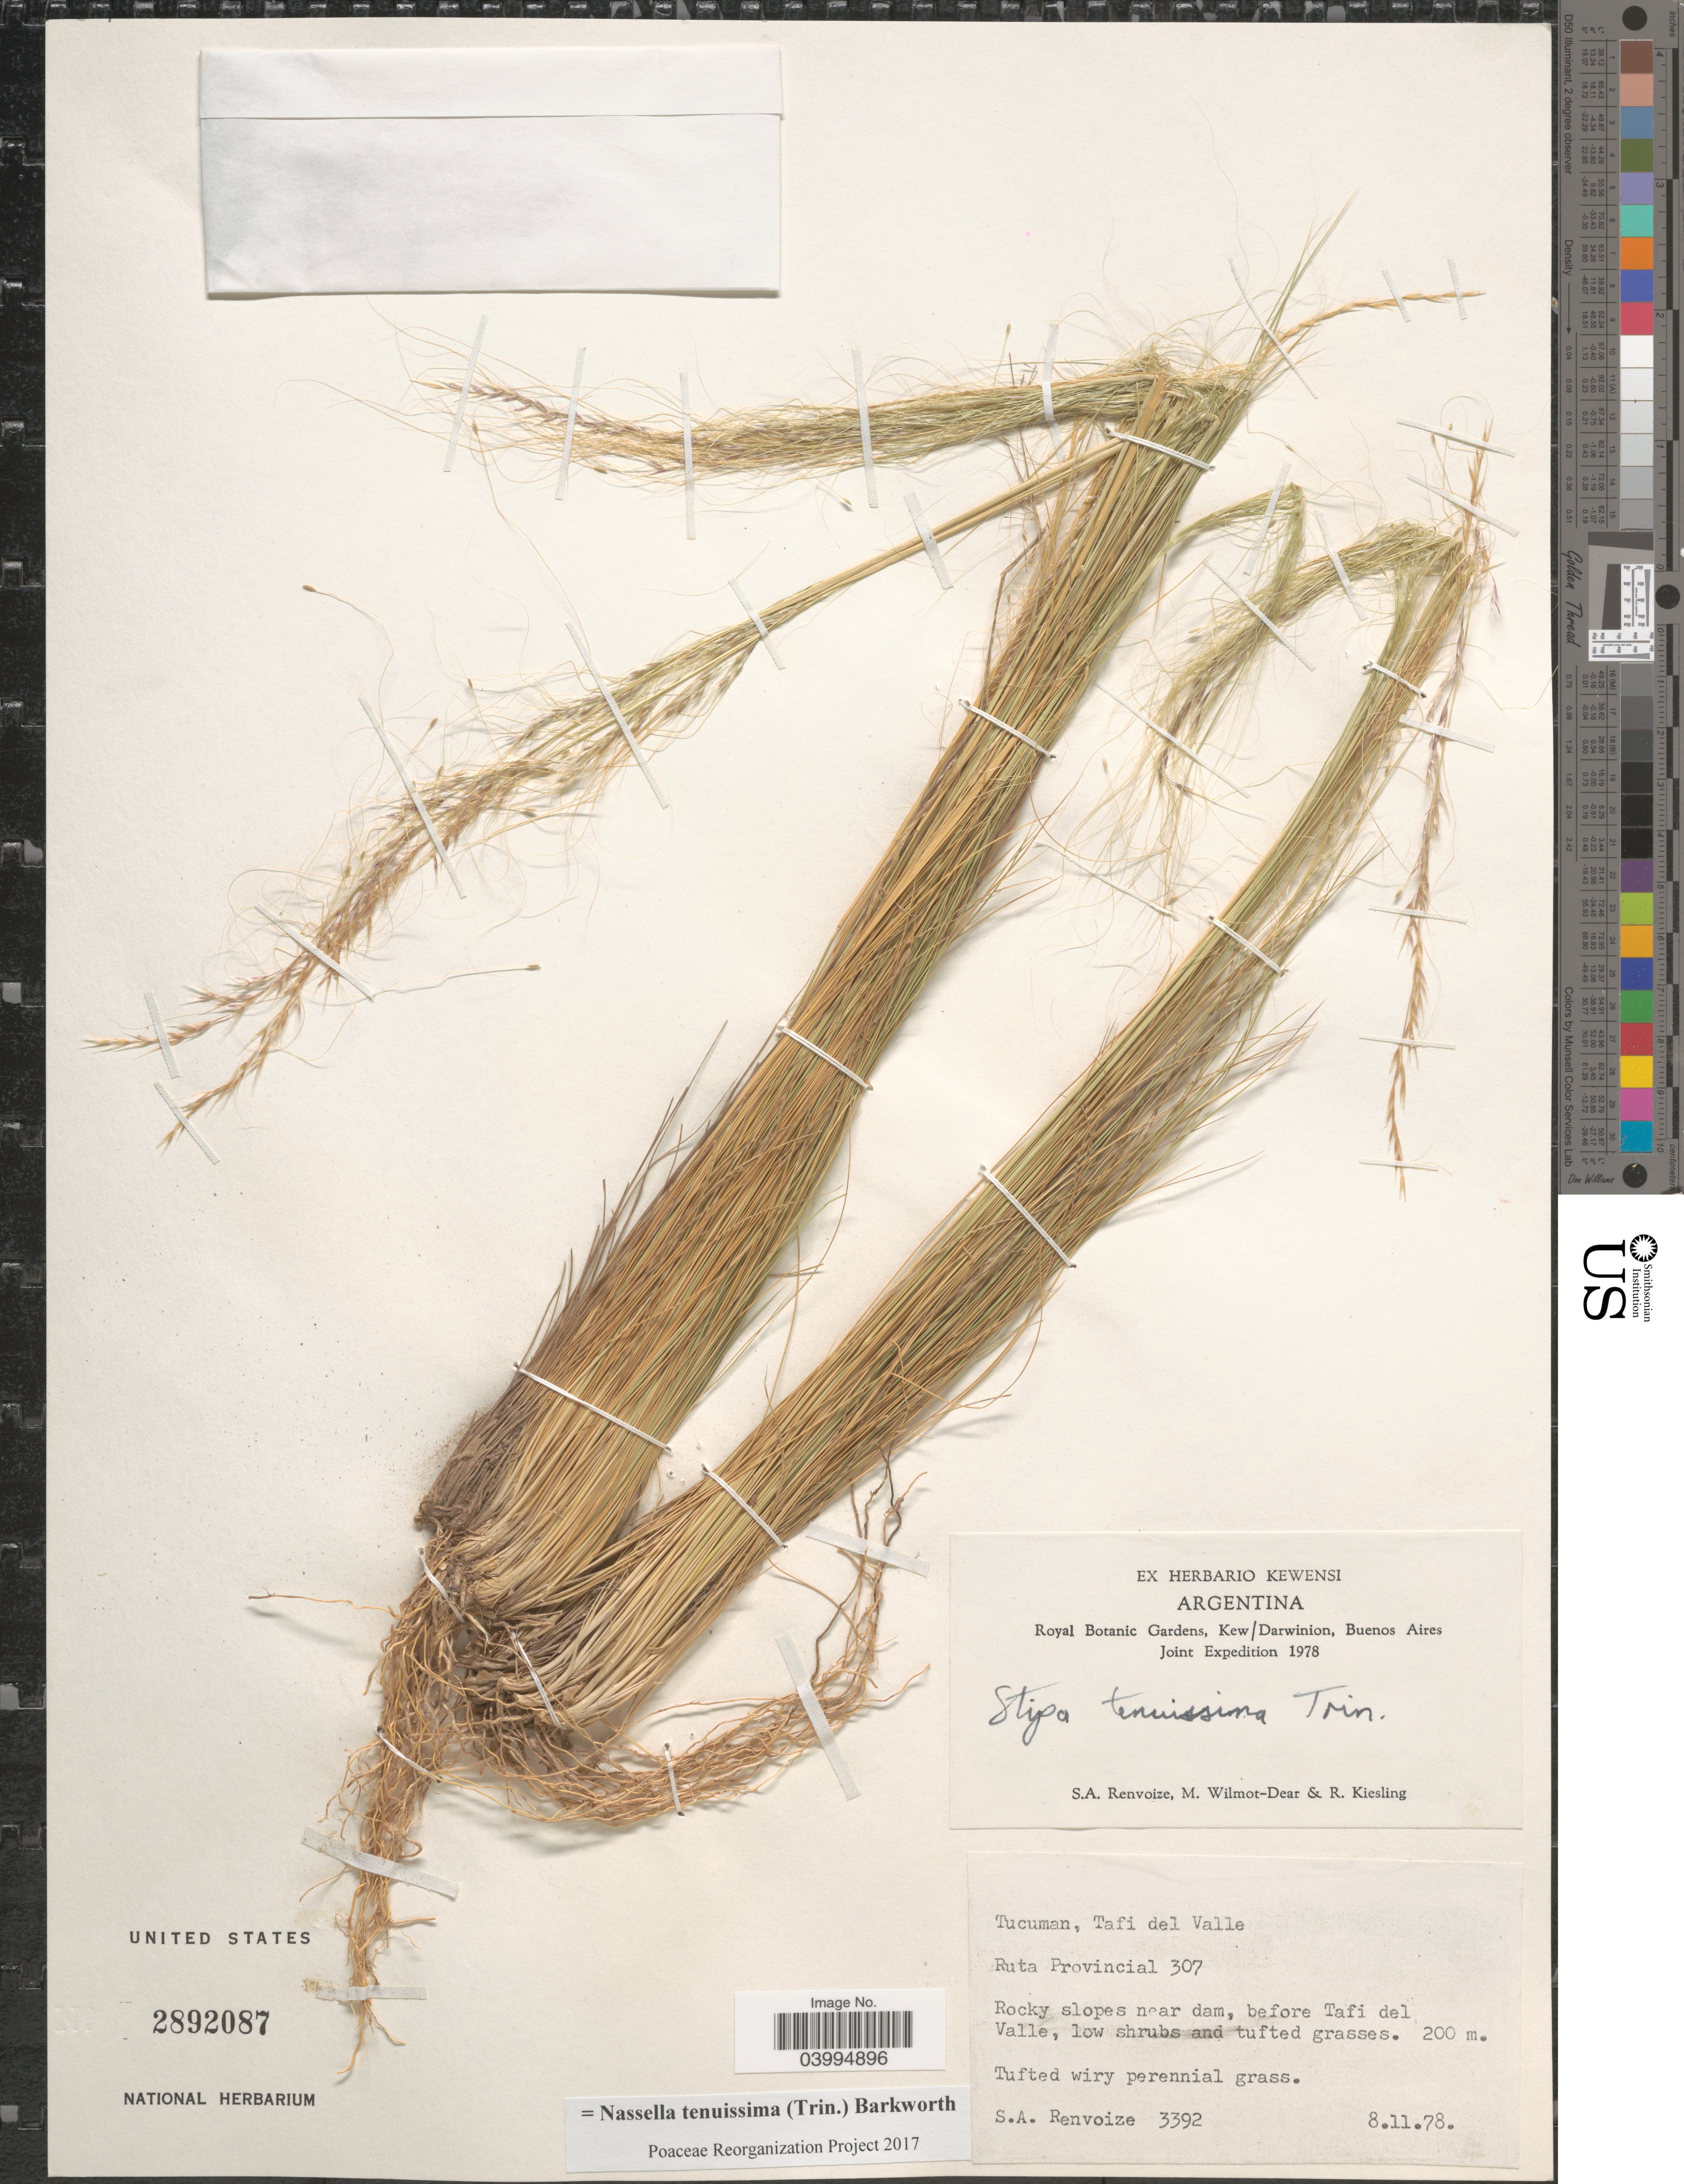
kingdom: Plantae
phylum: Tracheophyta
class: Liliopsida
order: Poales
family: Poaceae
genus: Nassella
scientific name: Nassella tenuissima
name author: (Trin.) Barkworth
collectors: S. A. Renvoize, M. Wilmot-Dear & R. Kiesling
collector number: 3392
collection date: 1978-11-08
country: Argentina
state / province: Tucuman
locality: Tafi del Valle. Ruta Provincial 307. Near dam, before Tafi del Valle.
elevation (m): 200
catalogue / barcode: US 2892087